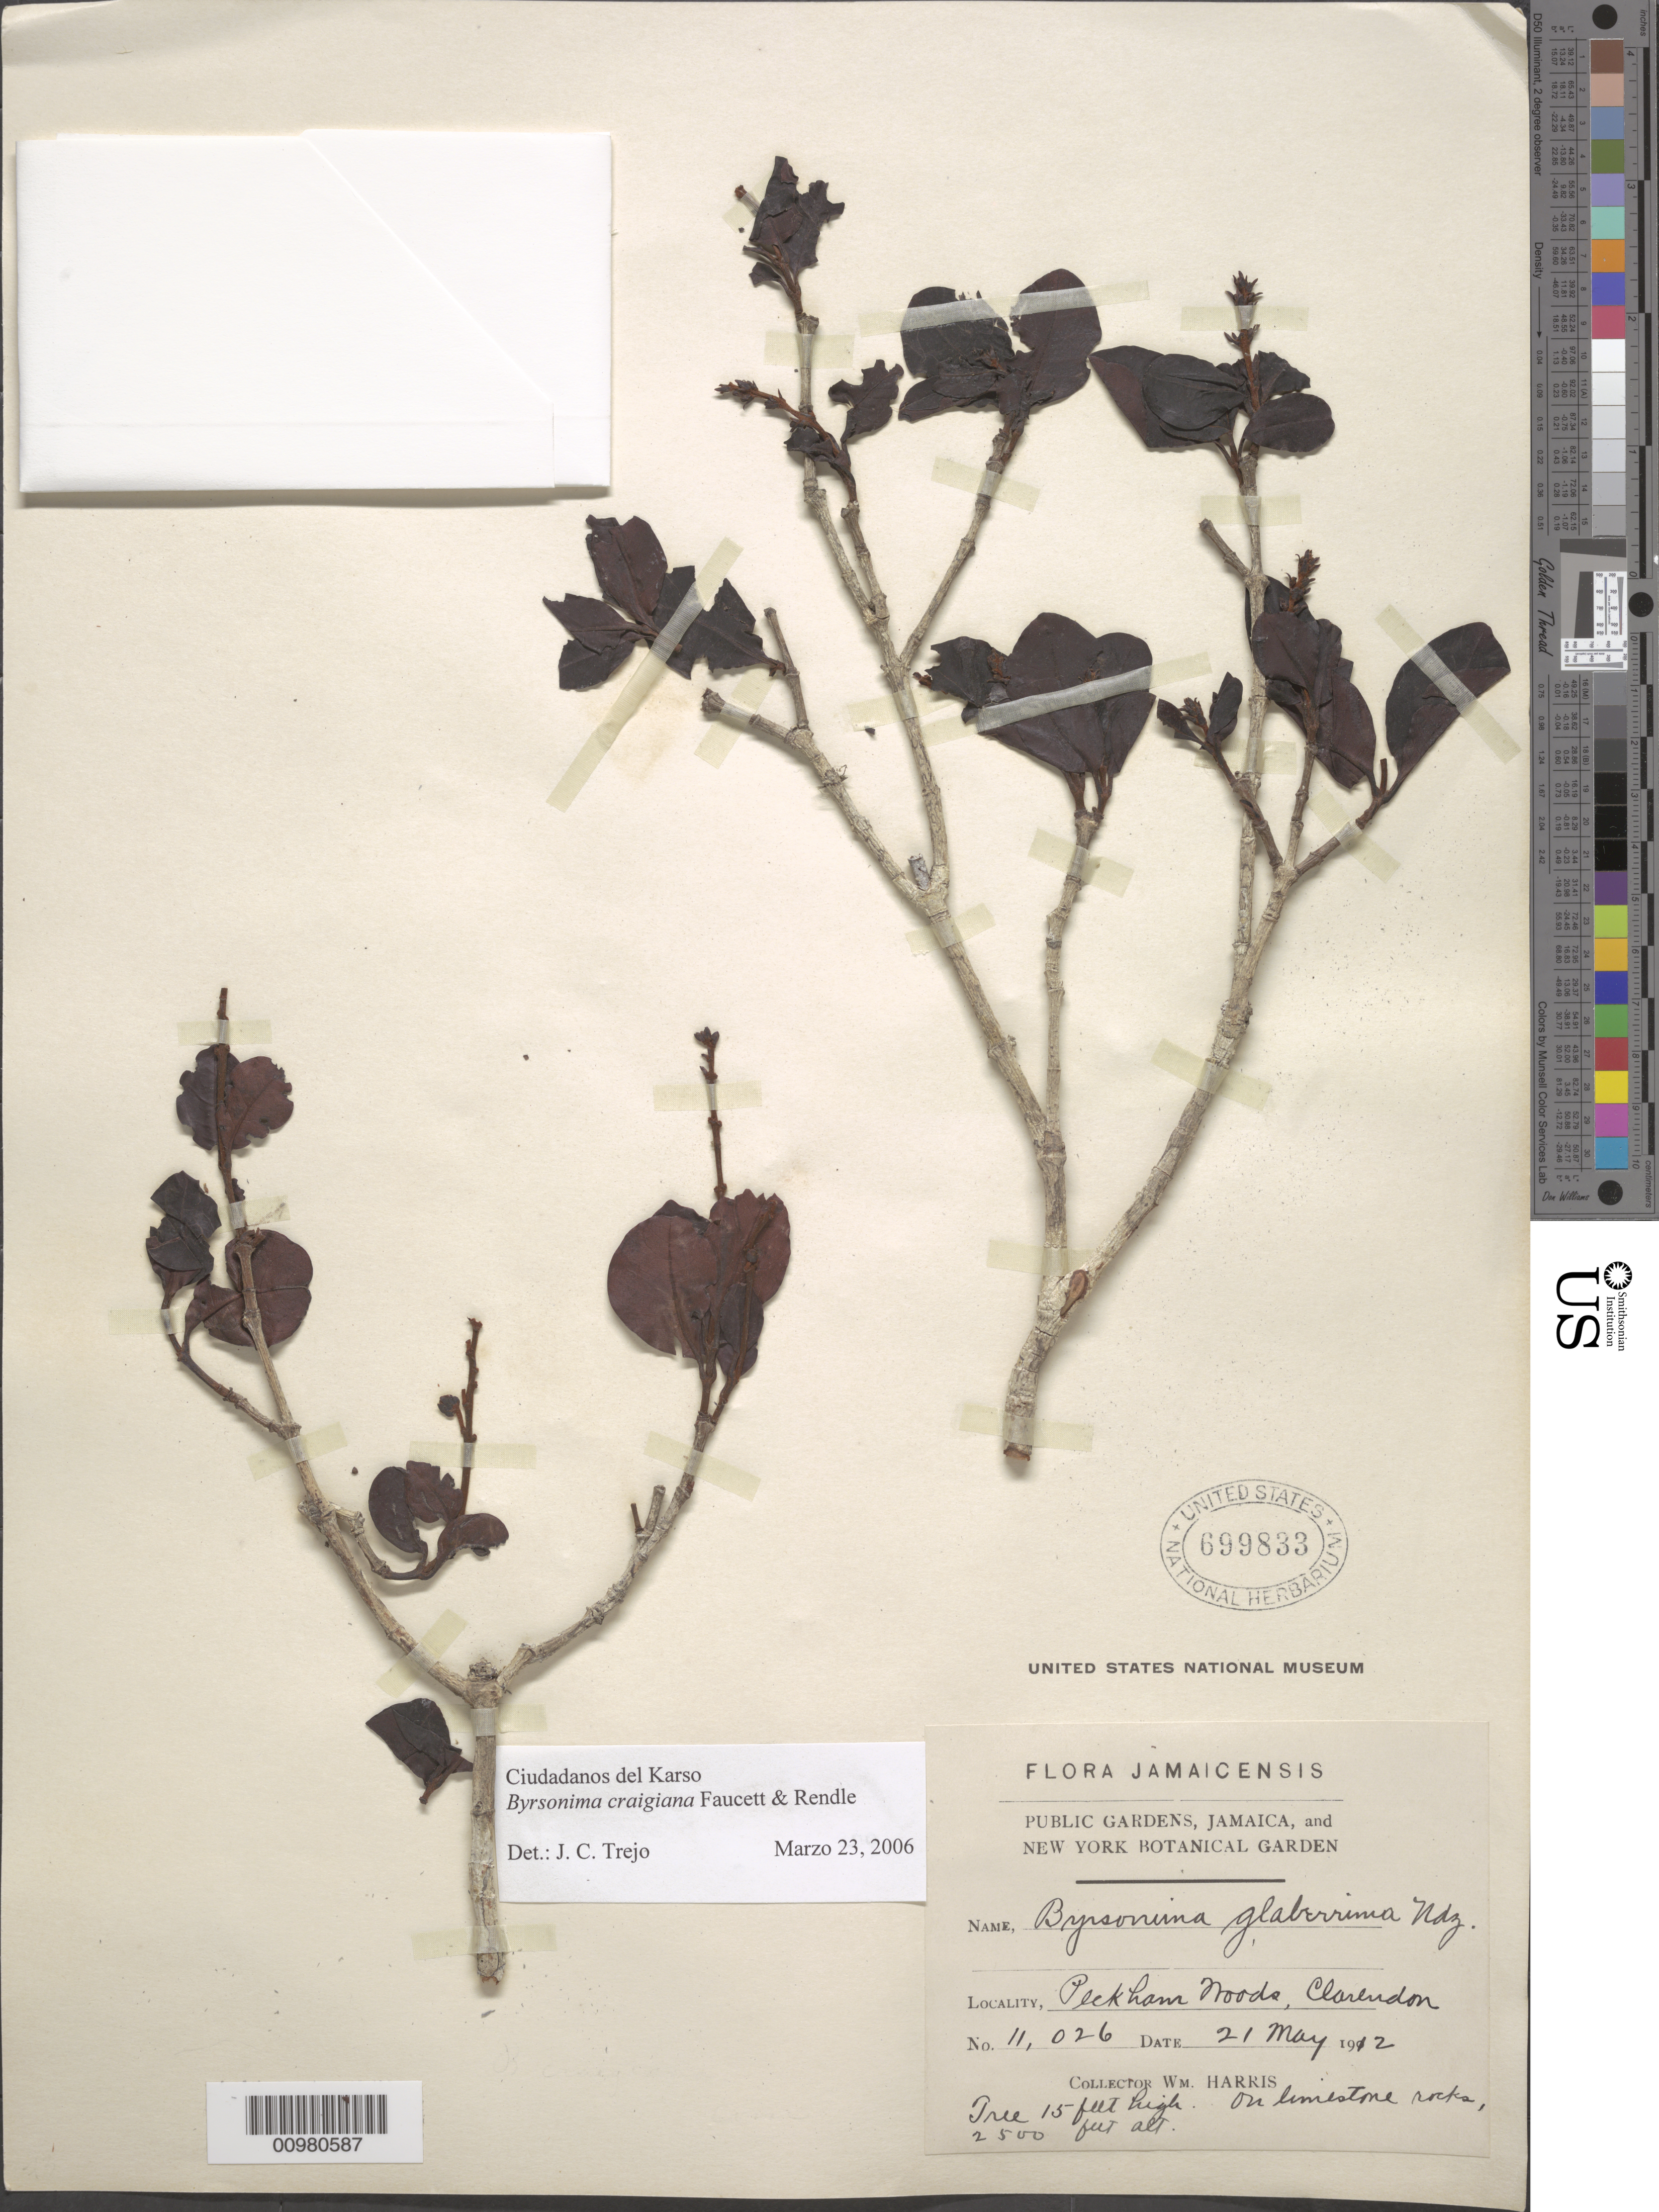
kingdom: Plantae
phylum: Tracheophyta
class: Magnoliopsida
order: Malpighiales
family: Malpighiaceae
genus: Byrsonima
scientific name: Byrsonima craigiana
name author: Fawc. & Rendle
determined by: Trejo-Torres, J. C.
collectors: W. H. Harris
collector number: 11026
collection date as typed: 21 May 1912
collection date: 1912-05-21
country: Jamaica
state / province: Clarendon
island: Jamaica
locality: Peckham Woods.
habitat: On limestone rocks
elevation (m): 762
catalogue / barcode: US 699833